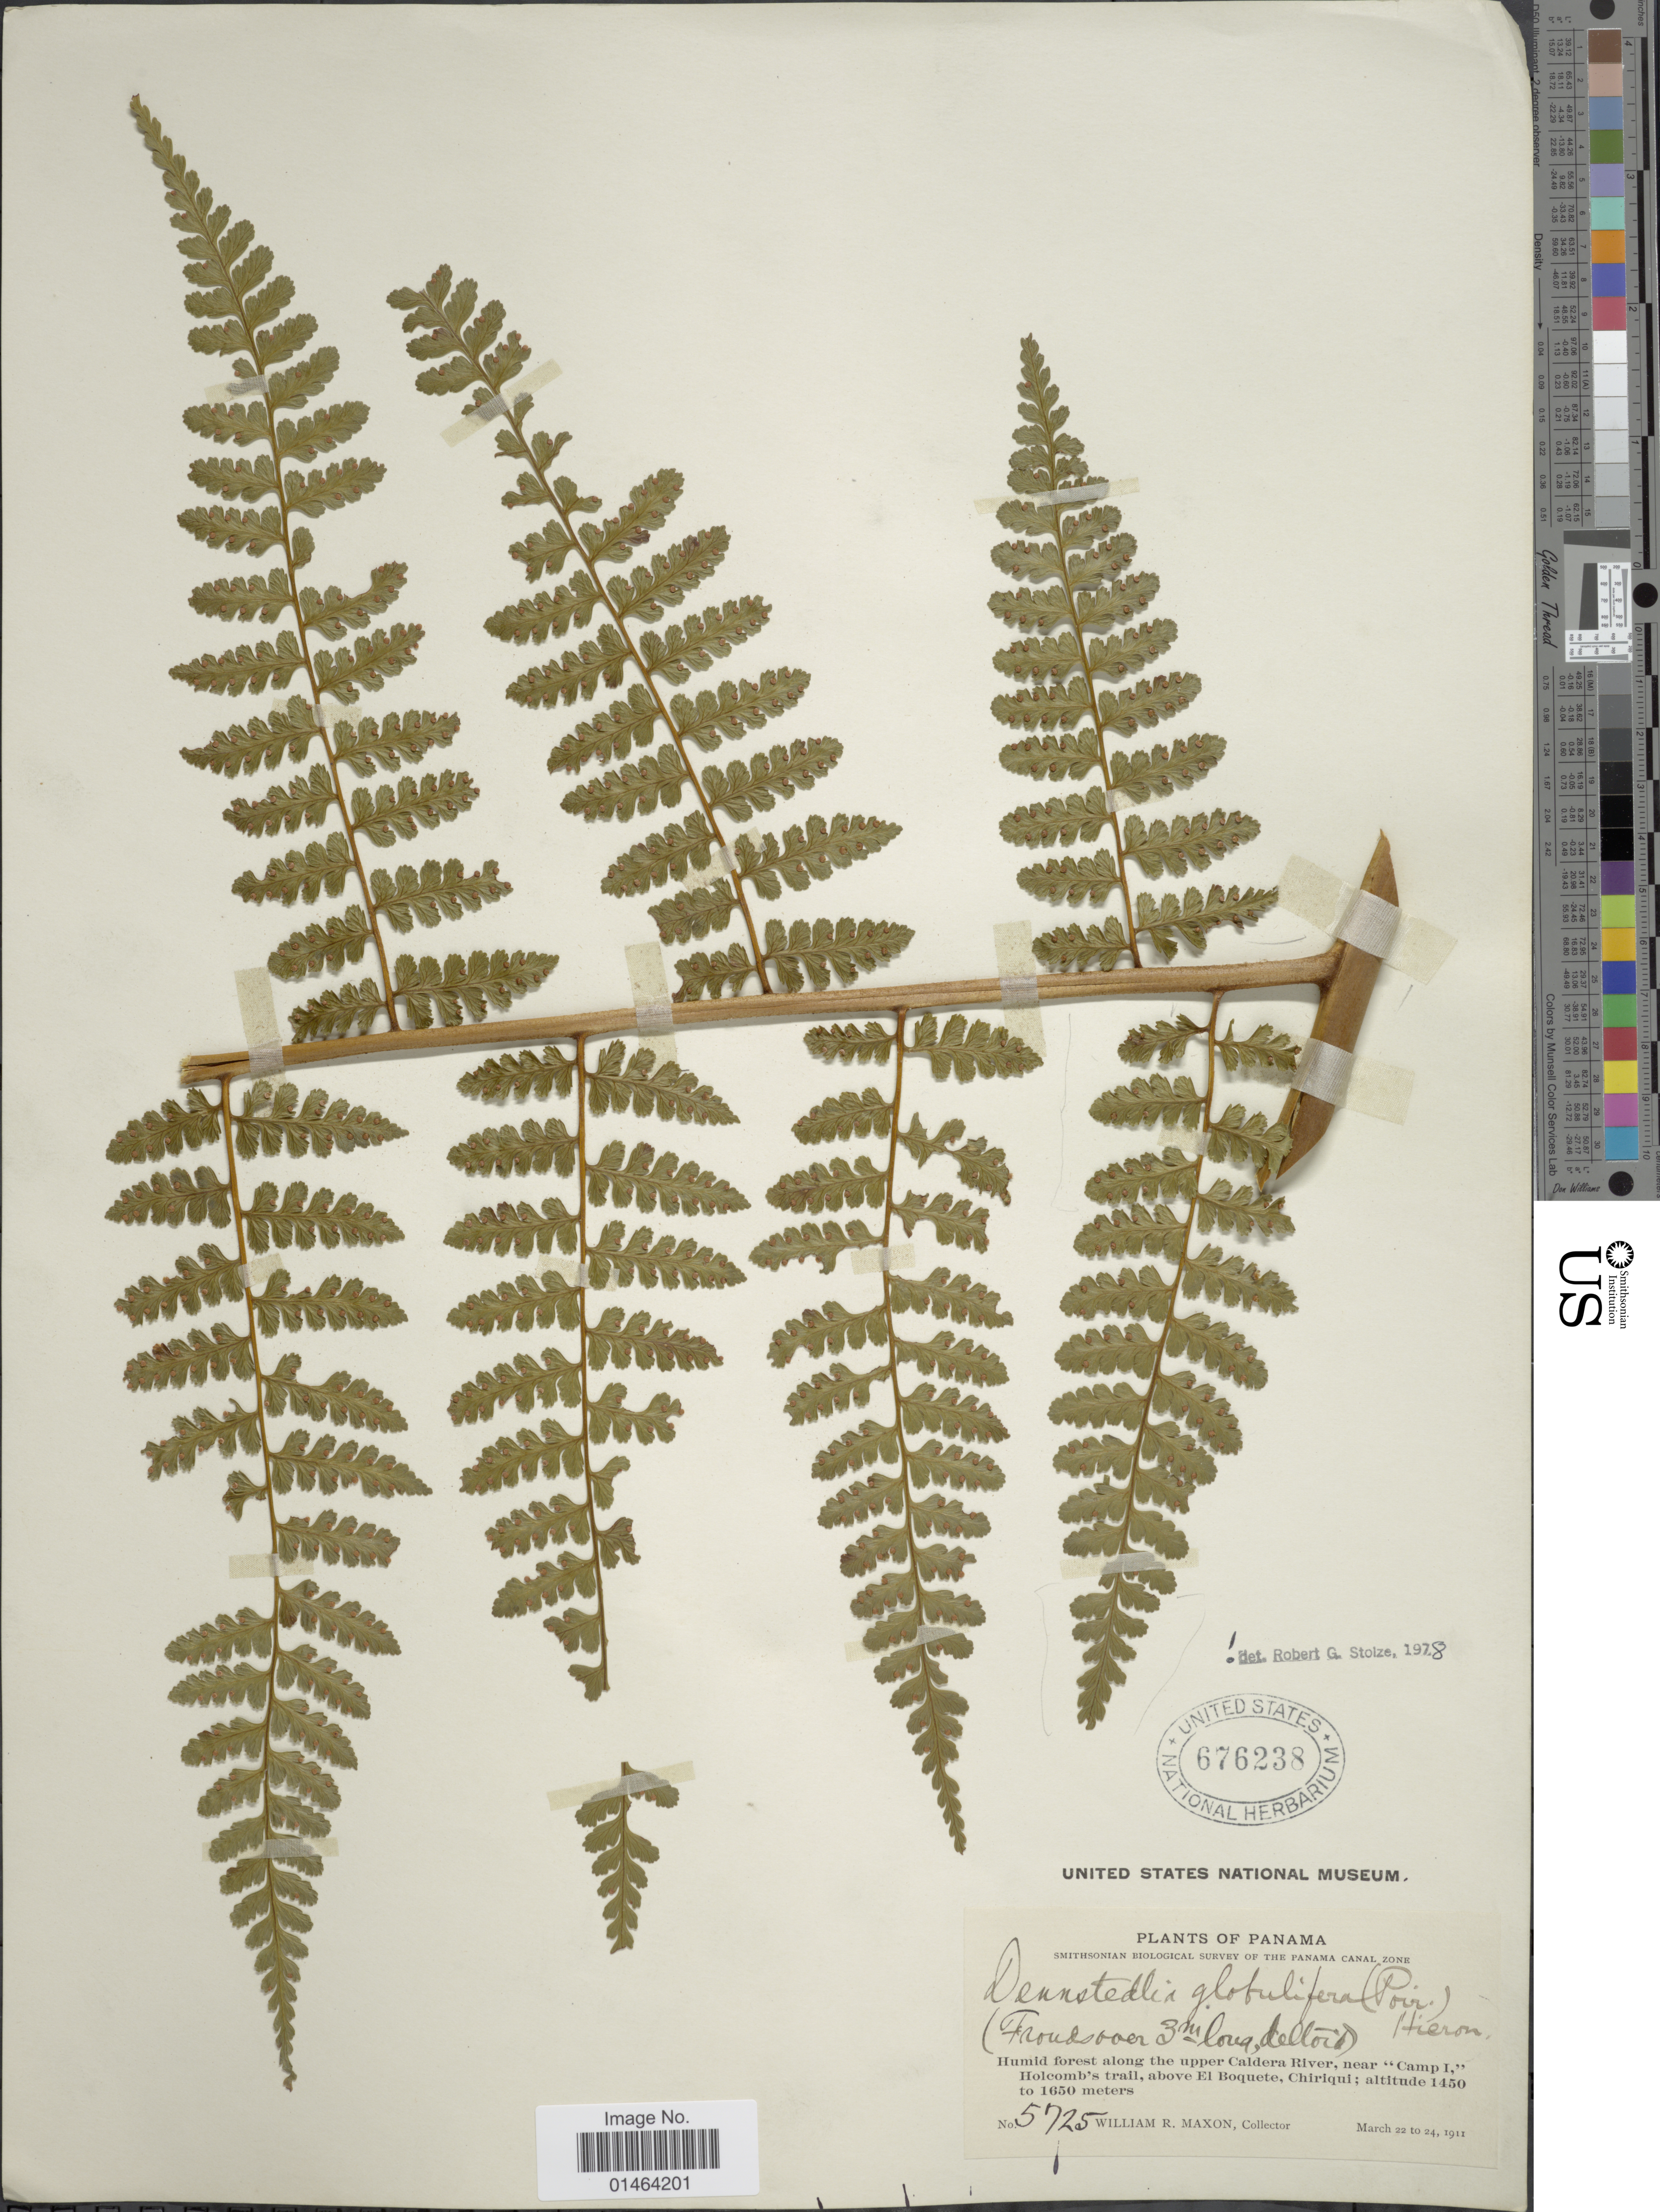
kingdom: Plantae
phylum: Tracheophyta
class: Polypodiopsida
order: Polypodiales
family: Dennstaedtiaceae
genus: Dennstaedtia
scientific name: Dennstaedtia globulifera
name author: (Poir.) Hieron.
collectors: W. R. Maxon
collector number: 5725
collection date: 1911-03-22/1911-03-24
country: Panama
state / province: Chiriqui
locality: Humid forest along the upper Caldera River, near "Camp I", Holcomb's trail, above El Boquete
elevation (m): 1450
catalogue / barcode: US 676238